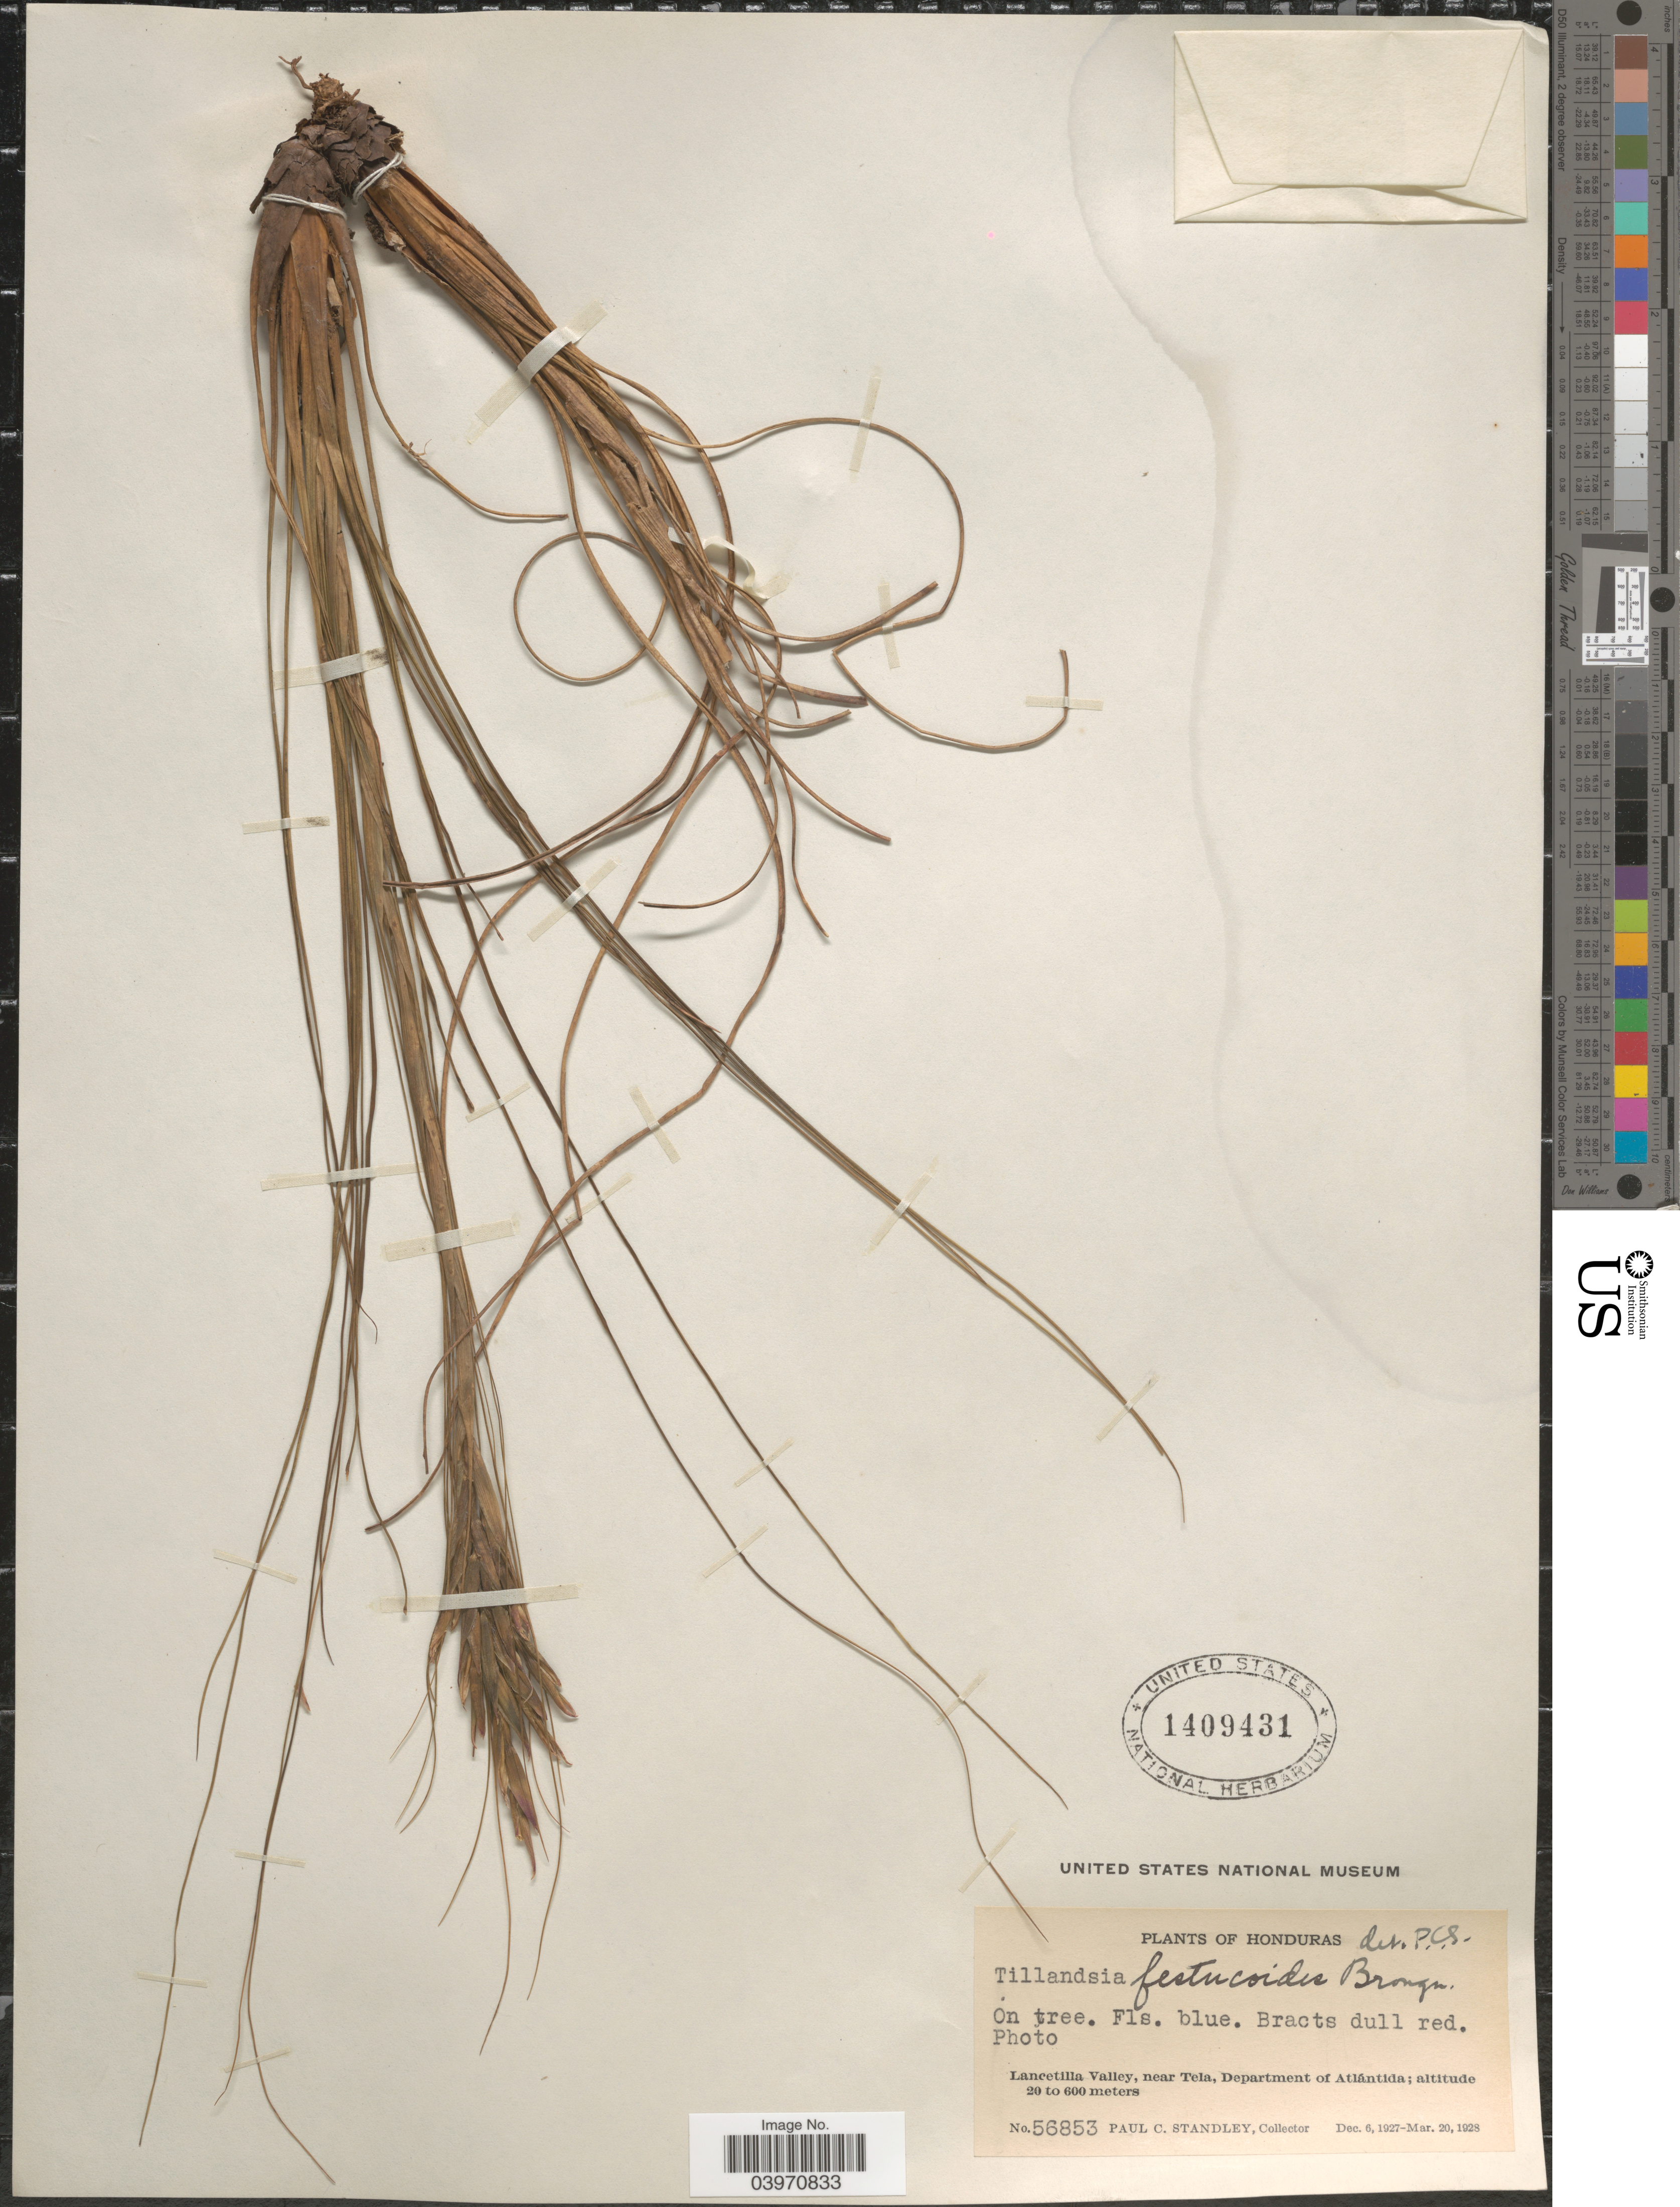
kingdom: Plantae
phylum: Tracheophyta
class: Liliopsida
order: Poales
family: Bromeliaceae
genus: Tillandsia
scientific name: Tillandsia festucoides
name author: Brongn. ex Mez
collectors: P. C. Standley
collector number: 56853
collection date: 1927-12-06/1928-03-20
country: Honduras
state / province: Atlantida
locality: Lancetilla Valley, near Tela, Department of Atlántida.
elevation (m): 20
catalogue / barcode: US 1409431